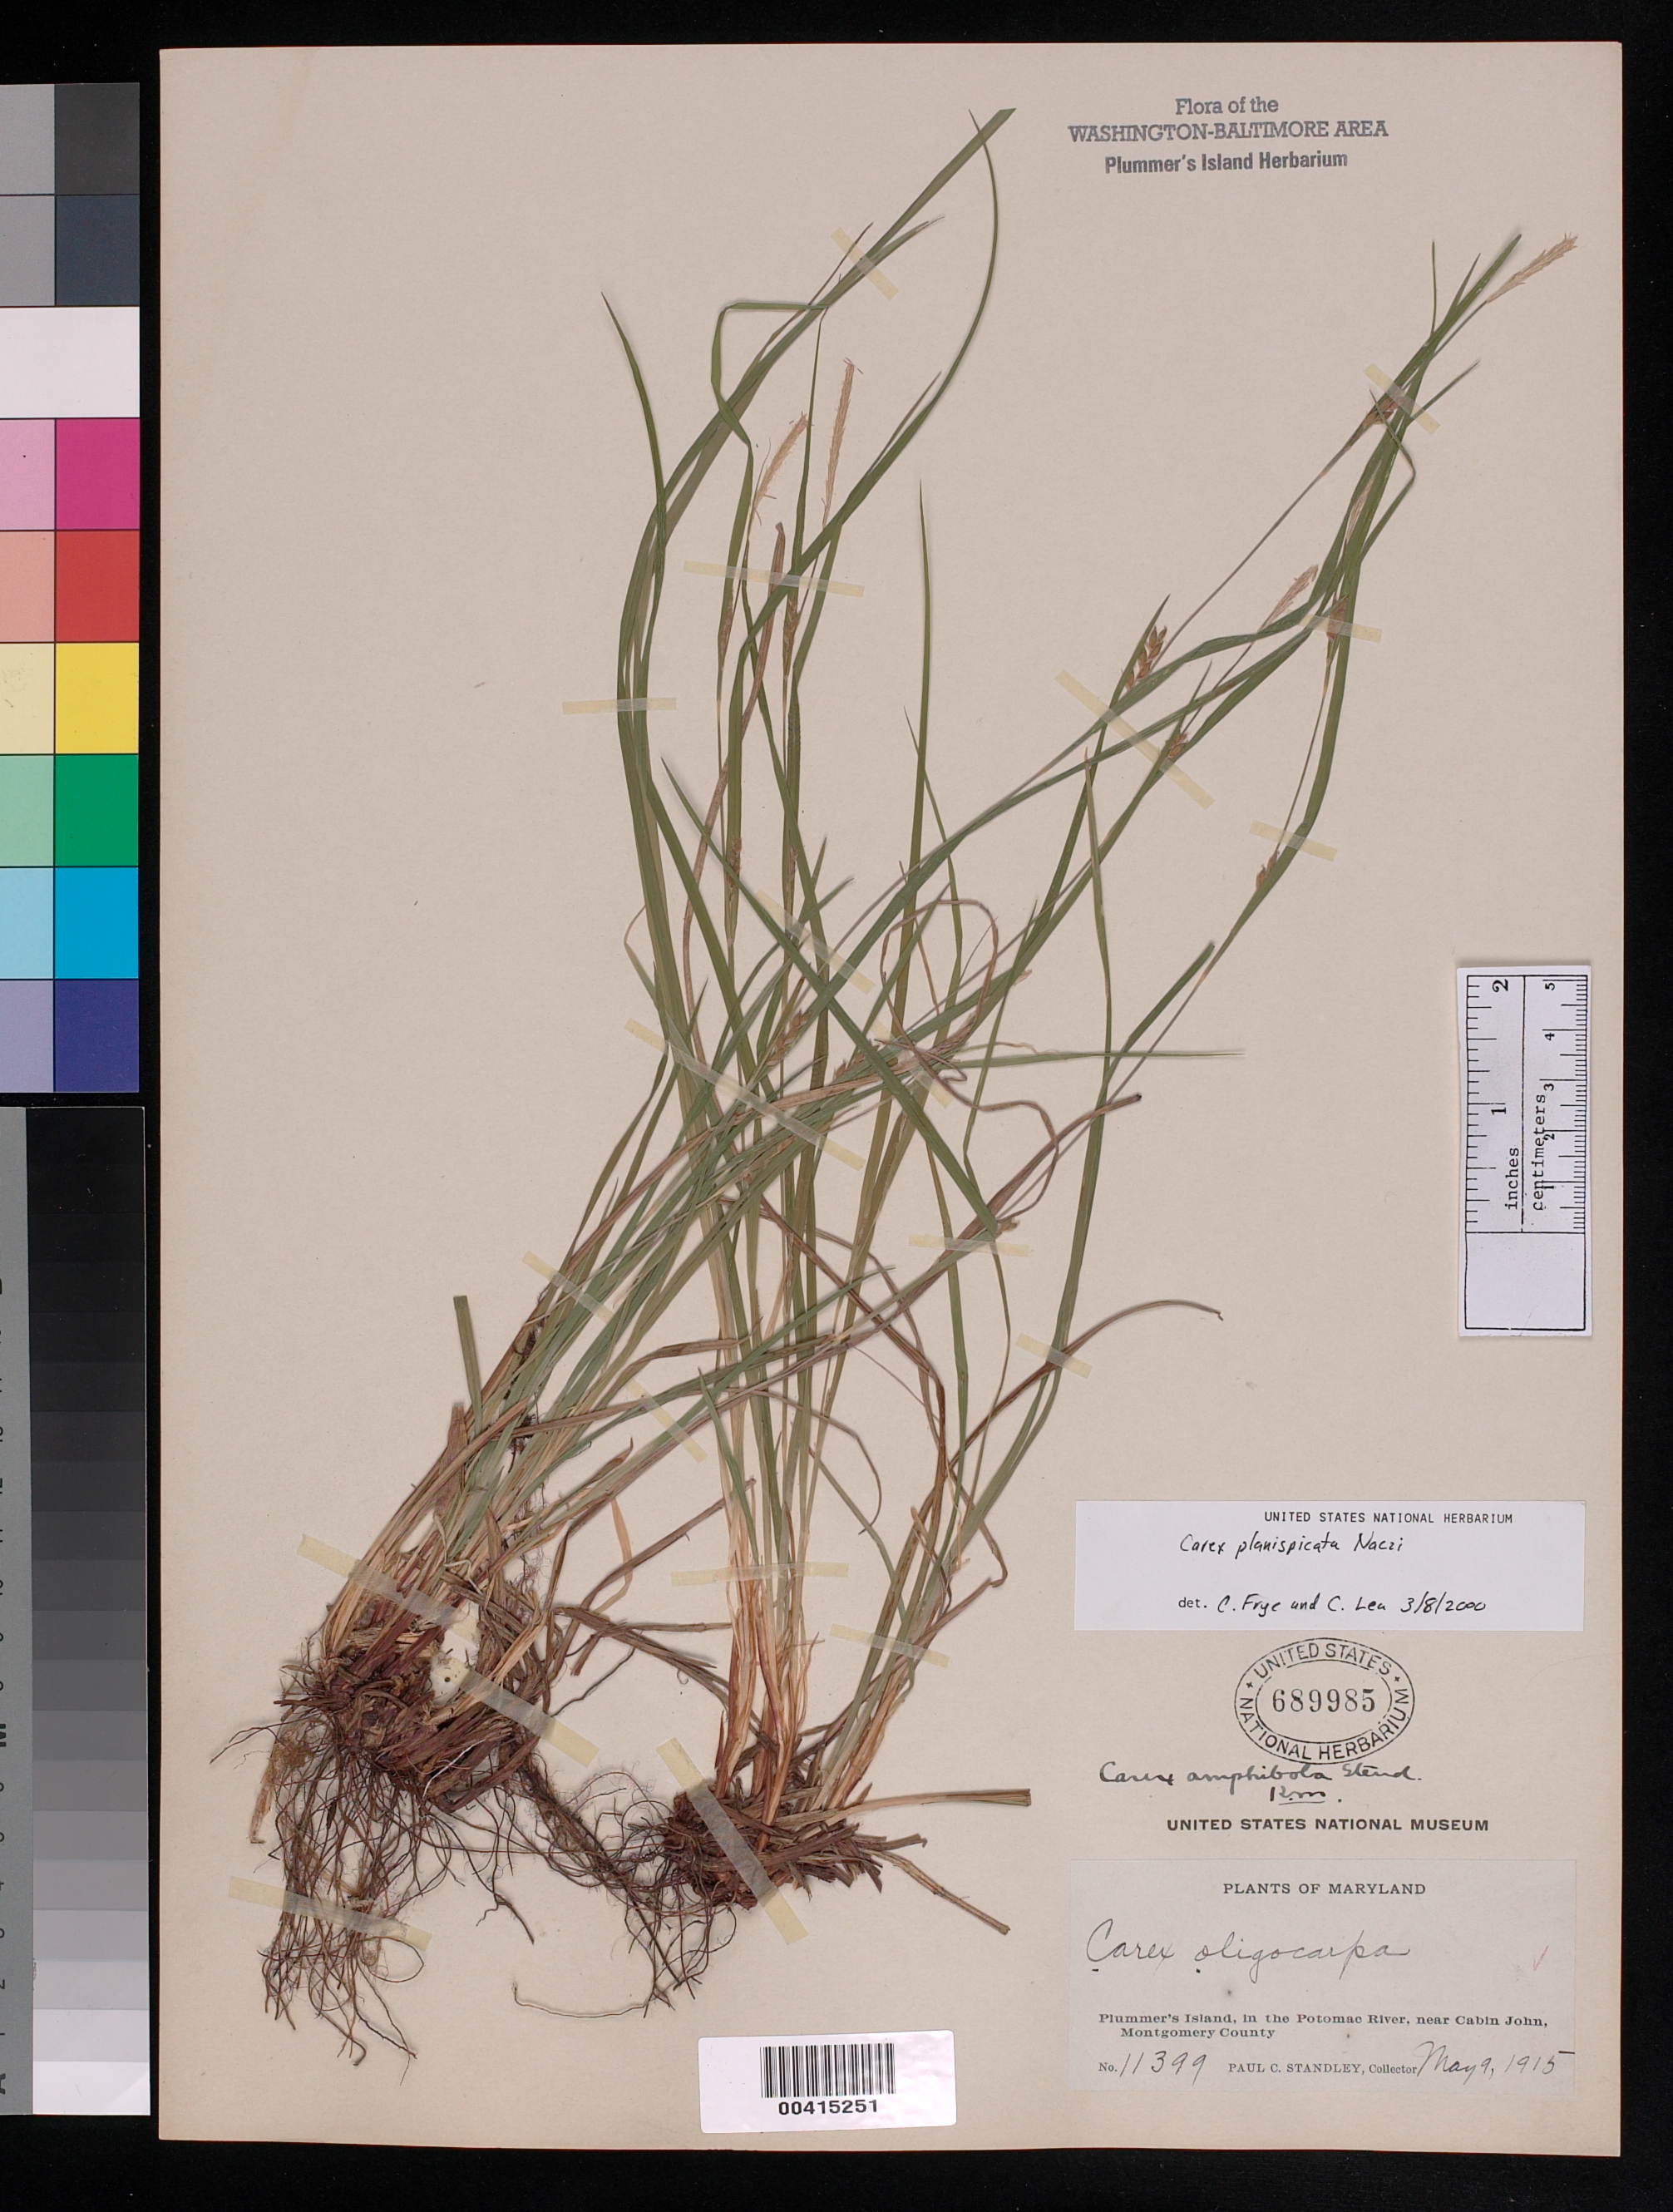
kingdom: Plantae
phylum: Tracheophyta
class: Liliopsida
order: Poales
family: Cyperaceae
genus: Carex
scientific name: Carex planispicata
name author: Naczi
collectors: P. C. Standley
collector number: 11399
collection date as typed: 09 May 1915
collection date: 1915-05-09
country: United States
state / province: Maryland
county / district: Montgomery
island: Plummers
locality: Plummer's Island Plummers Island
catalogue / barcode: US 689985